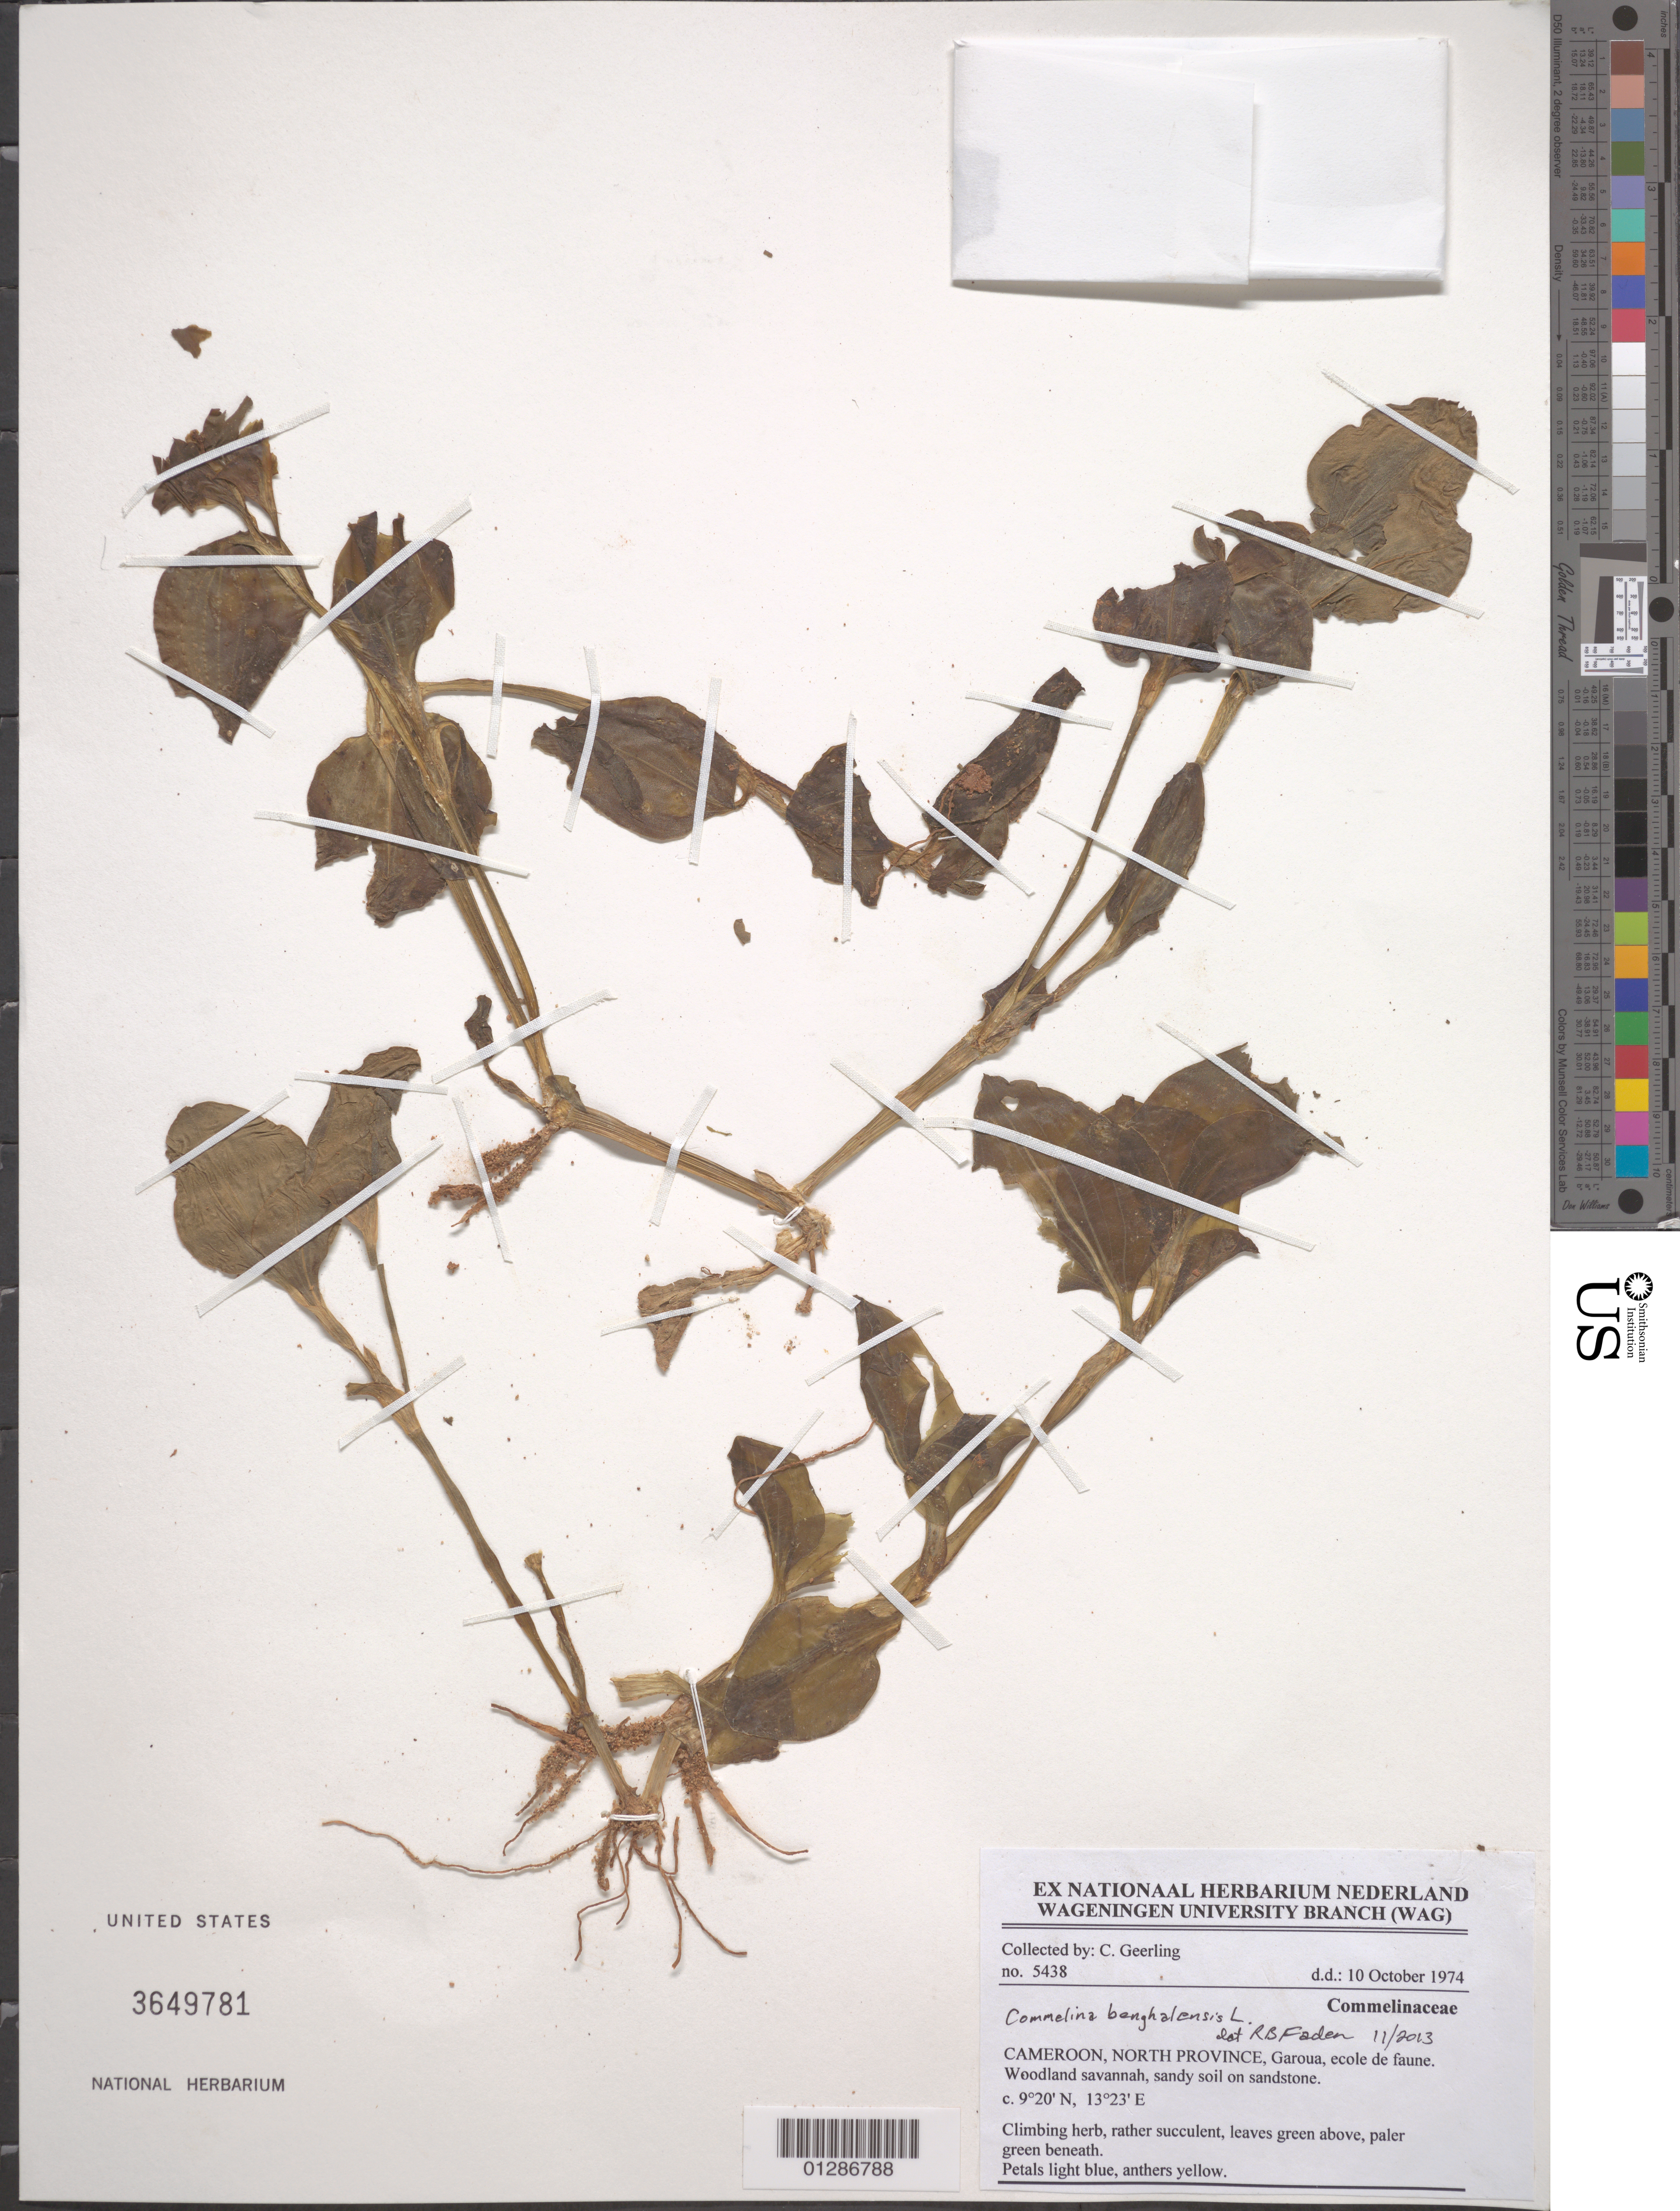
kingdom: Plantae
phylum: Tracheophyta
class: Liliopsida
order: Commelinales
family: Commelinaceae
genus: Commelina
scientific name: Commelina benghalensis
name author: L.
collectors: C. Geerling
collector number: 5438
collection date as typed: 10 Oct 1974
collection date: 1974-10-10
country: Cameroon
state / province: Nord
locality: Garoua.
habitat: Climbing herb.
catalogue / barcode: US 3649781